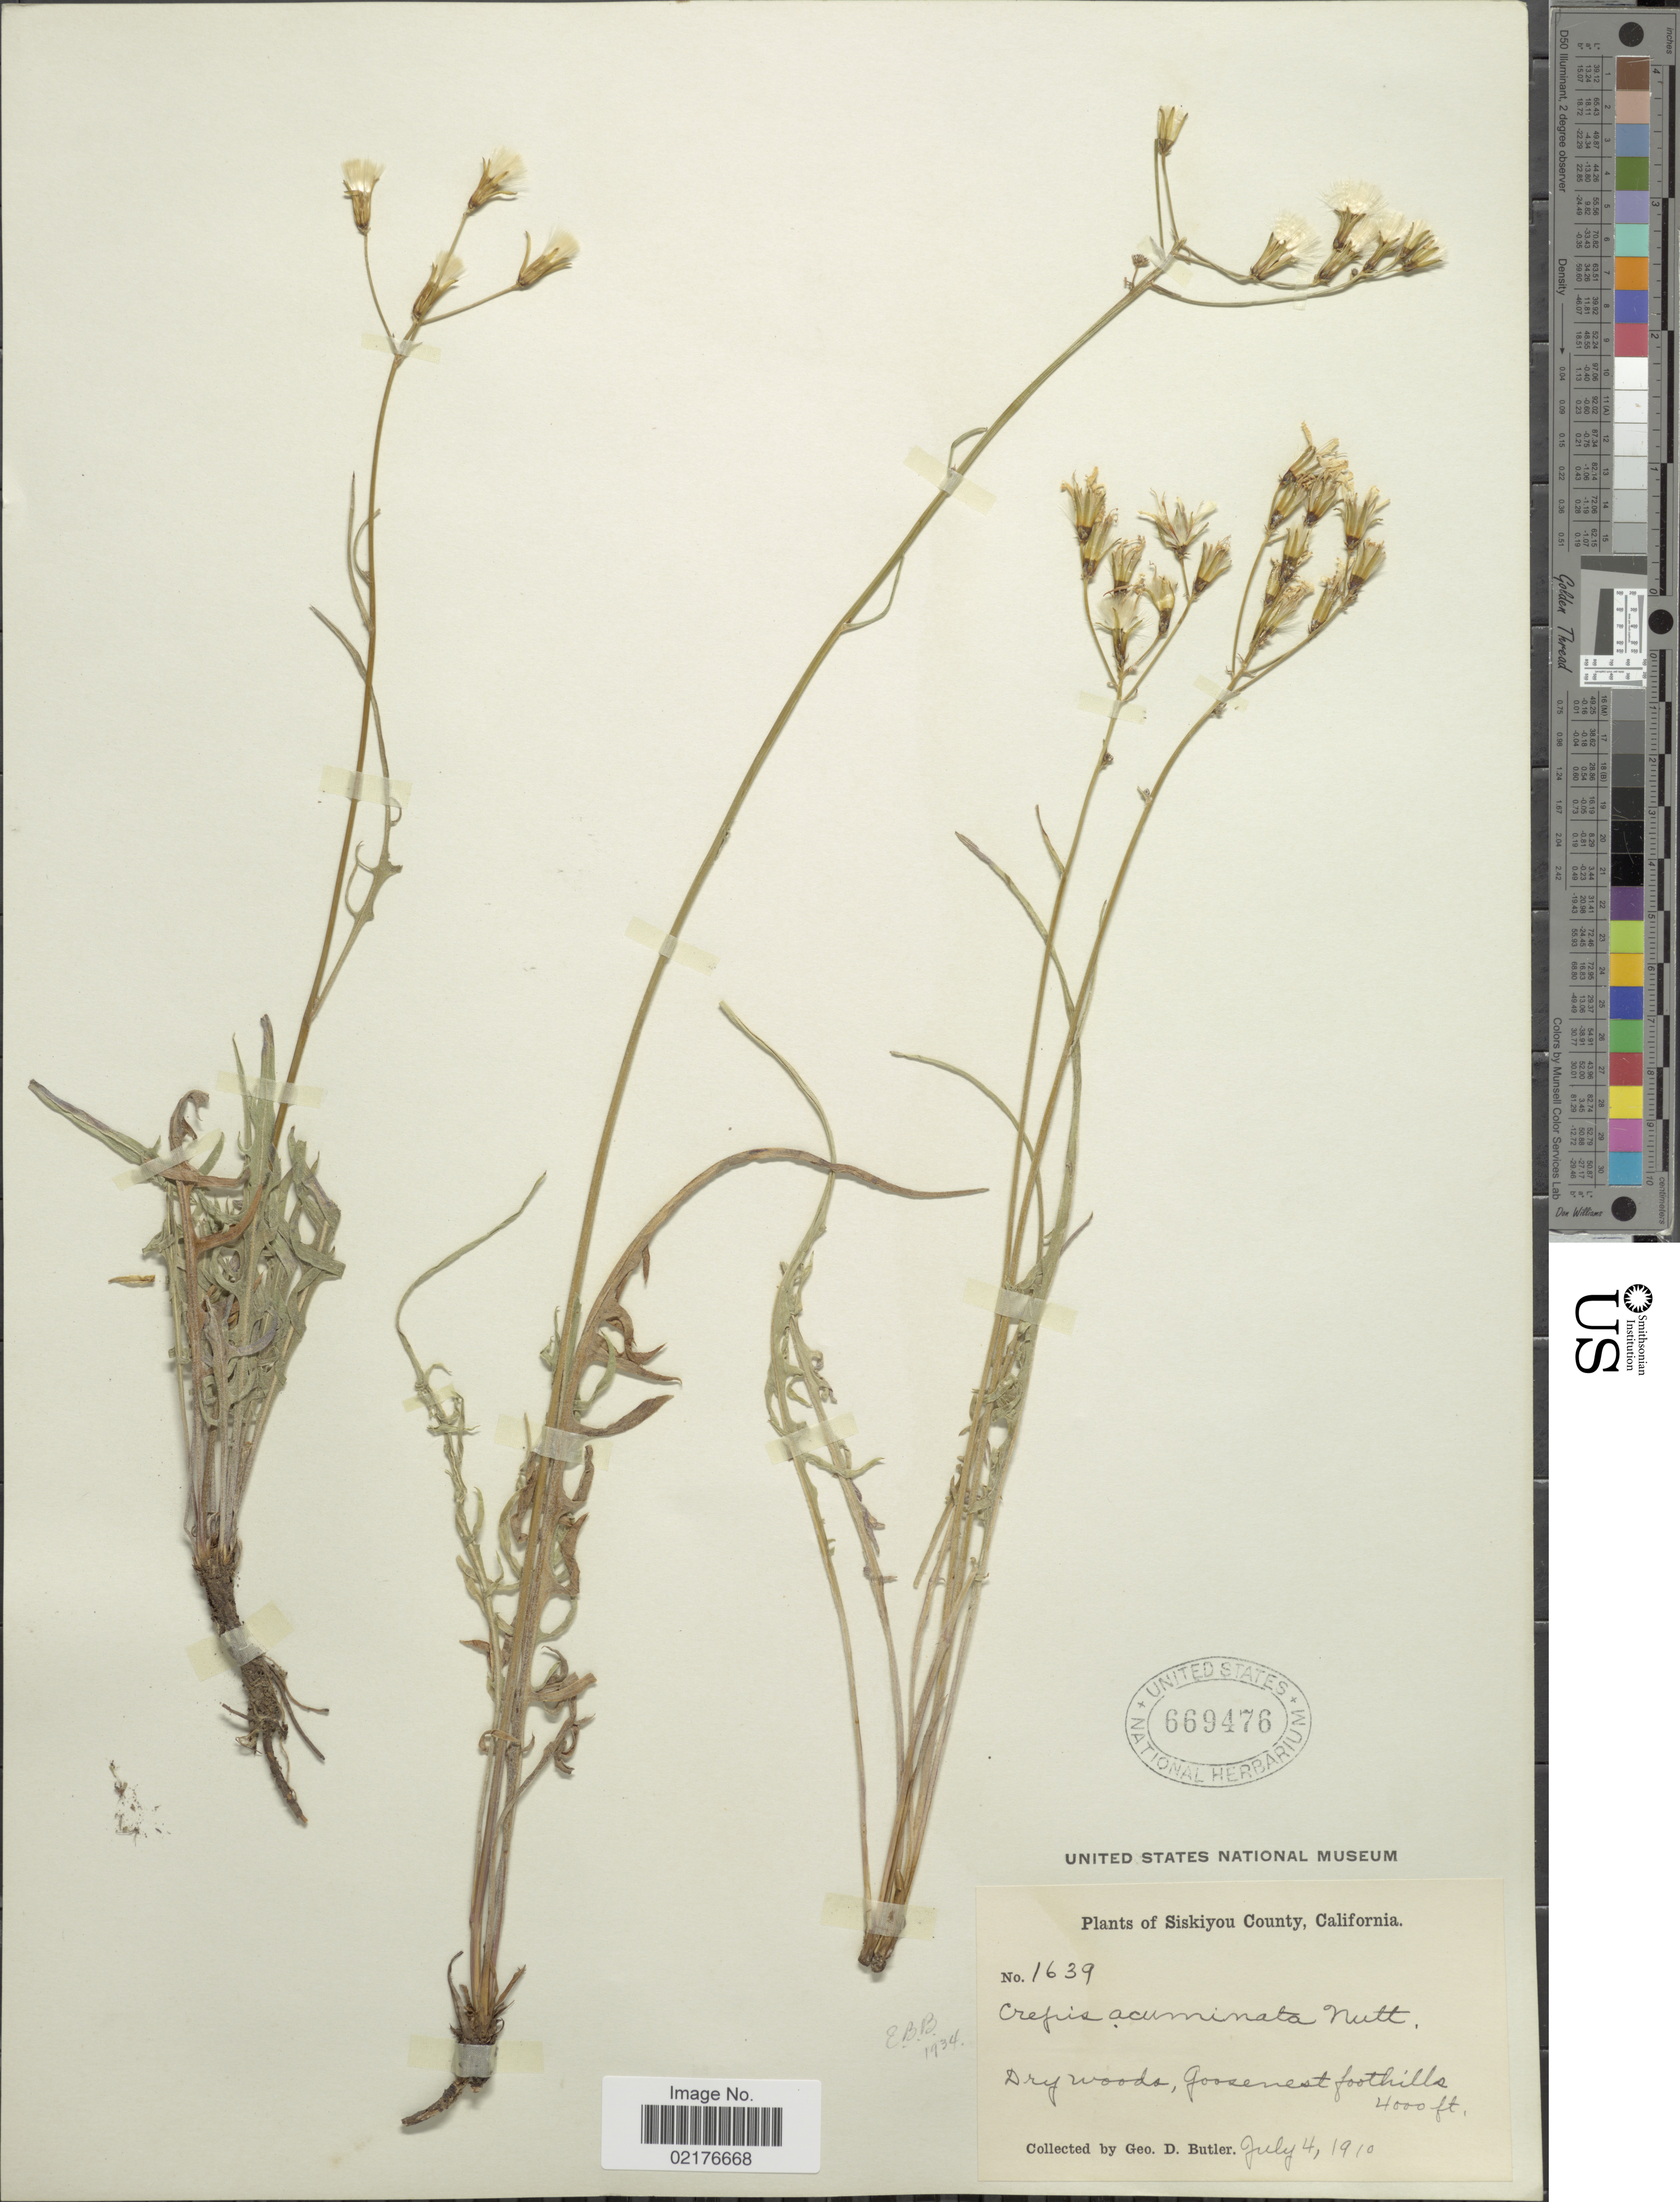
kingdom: Plantae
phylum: Tracheophyta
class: Magnoliopsida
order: Asterales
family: Asteraceae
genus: Crepis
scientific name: Crepis acuminata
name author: Nutt.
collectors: G. D. Butler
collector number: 1639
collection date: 1910-07-04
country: United States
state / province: California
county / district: Siskiyou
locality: Siskiyou County, California, Dry woods, Goosenest foothills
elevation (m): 1219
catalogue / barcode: US 669476